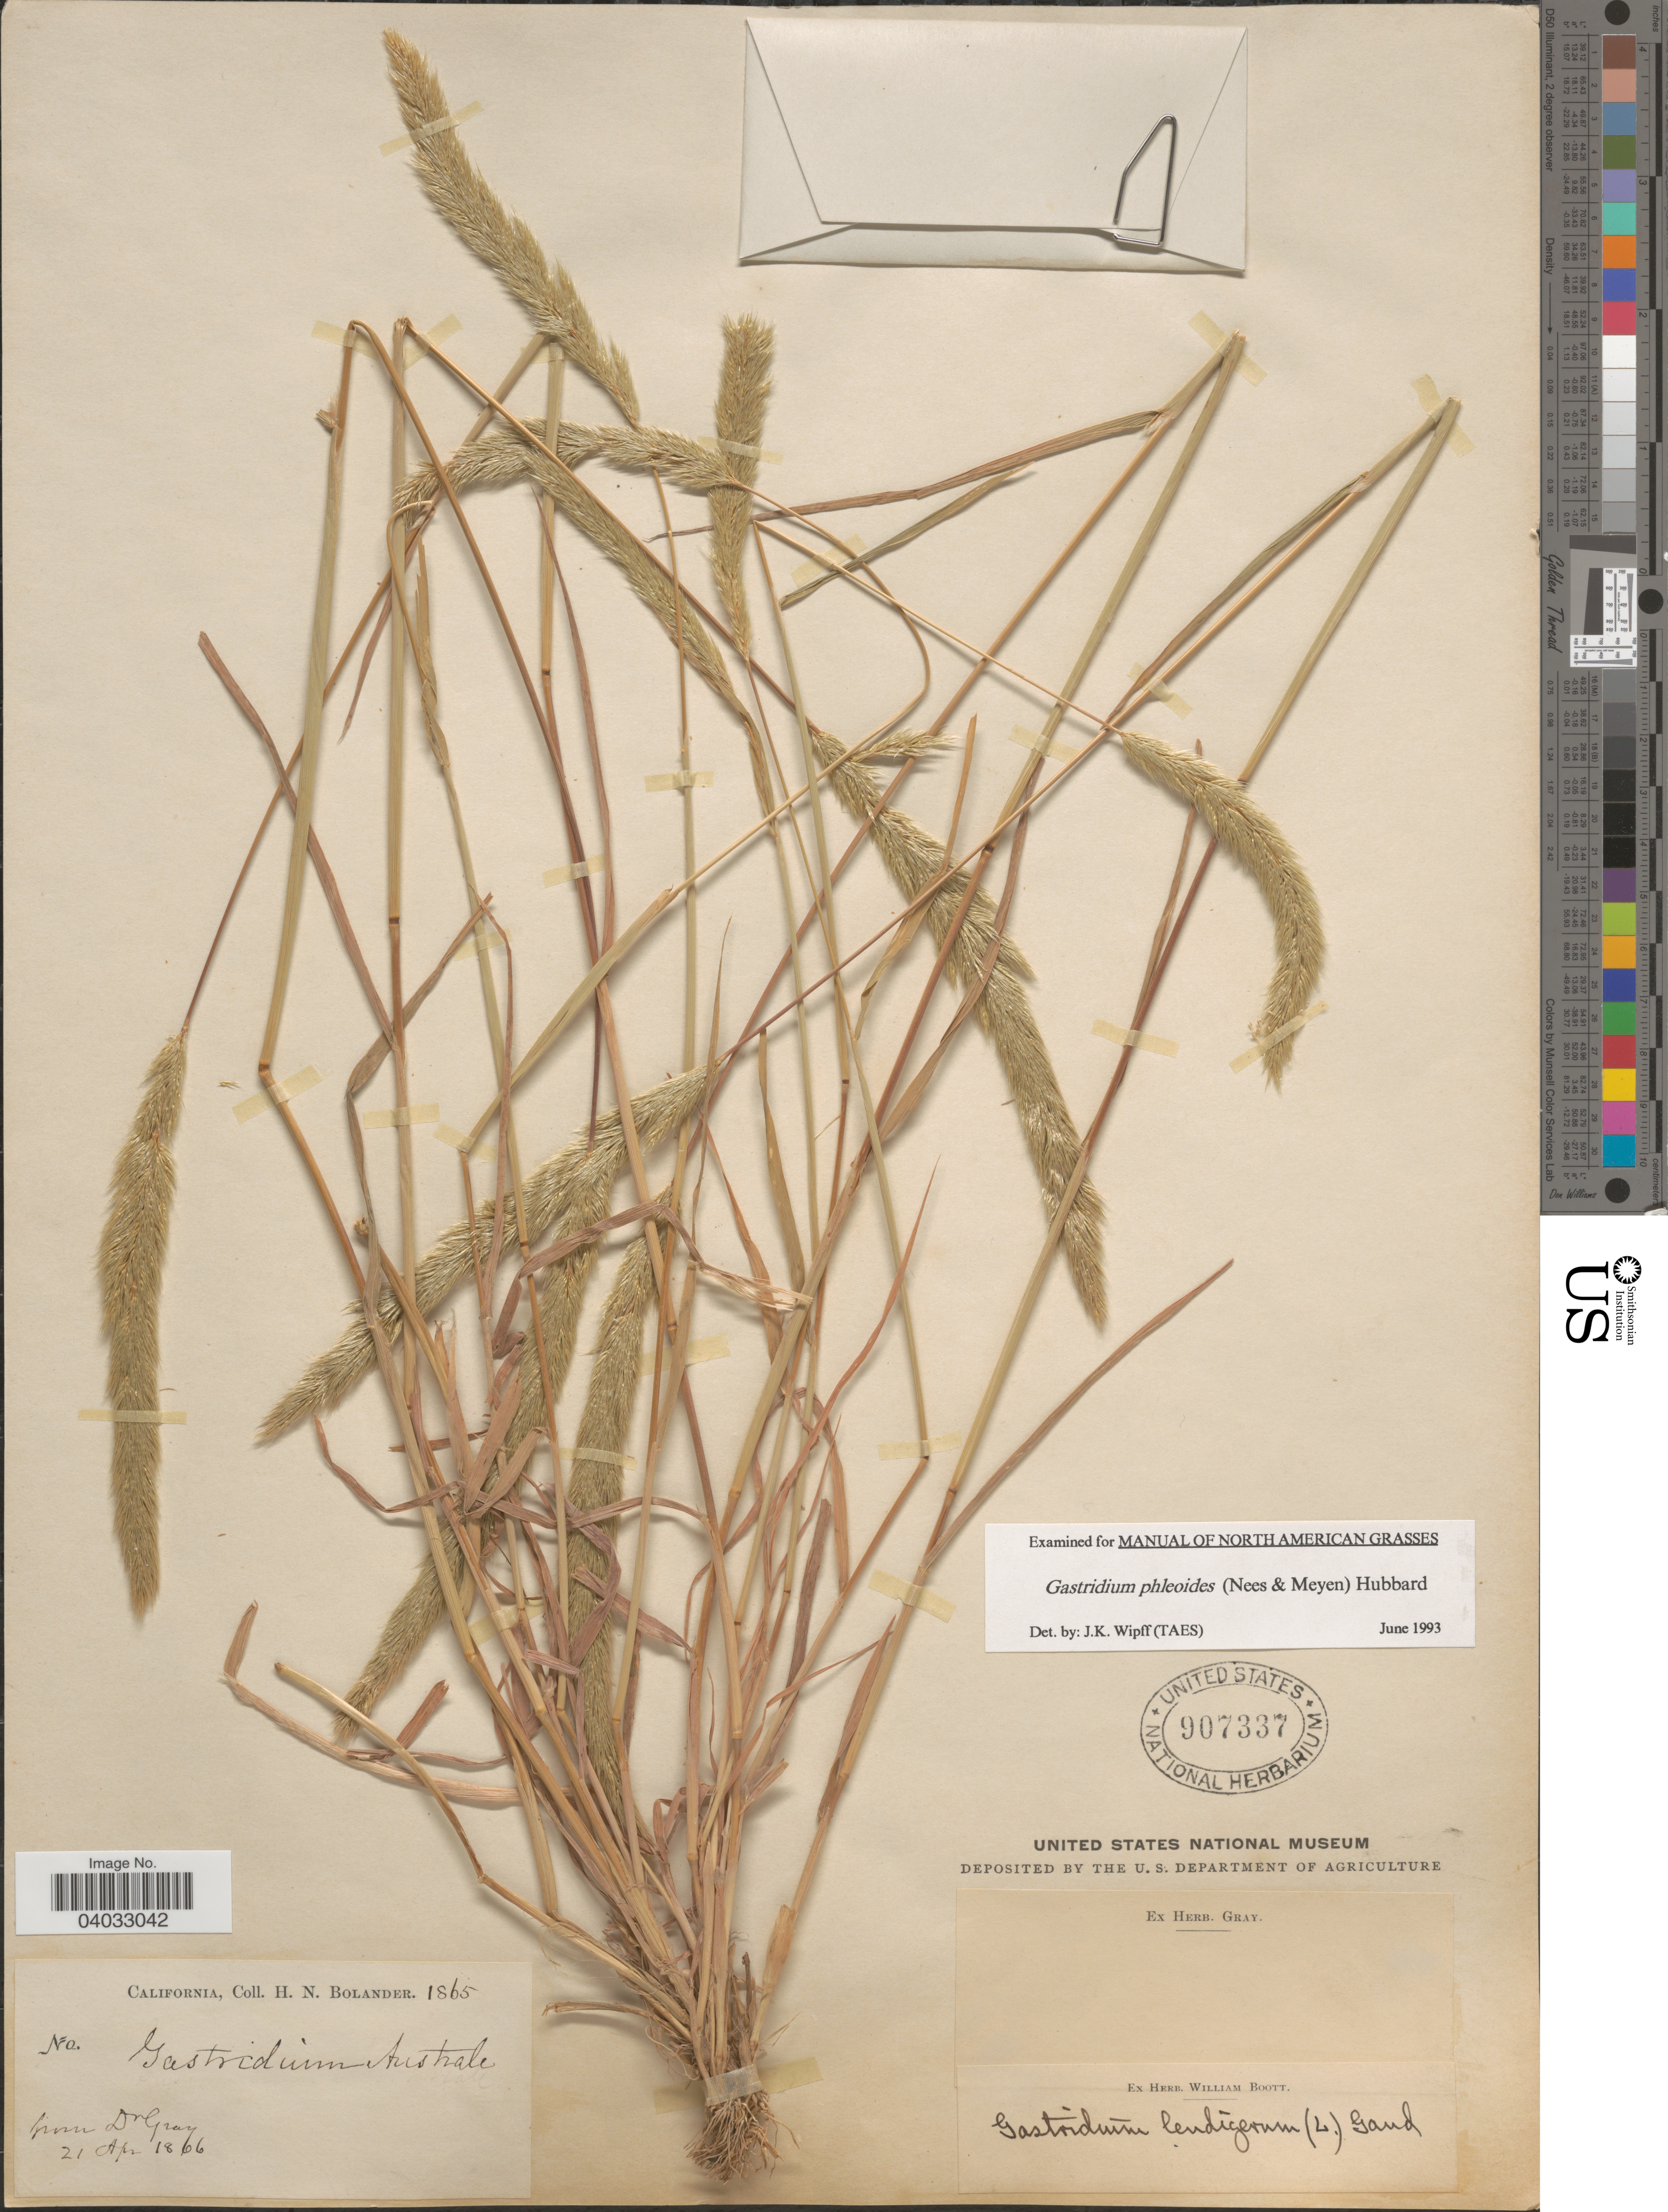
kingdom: Plantae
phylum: Tracheophyta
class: Liliopsida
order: Poales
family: Poaceae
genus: Gastridium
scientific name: Gastridium phleoides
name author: (Nees) C.E. Hubb.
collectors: H. Bolander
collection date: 1865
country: United States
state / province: California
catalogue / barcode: US 907337